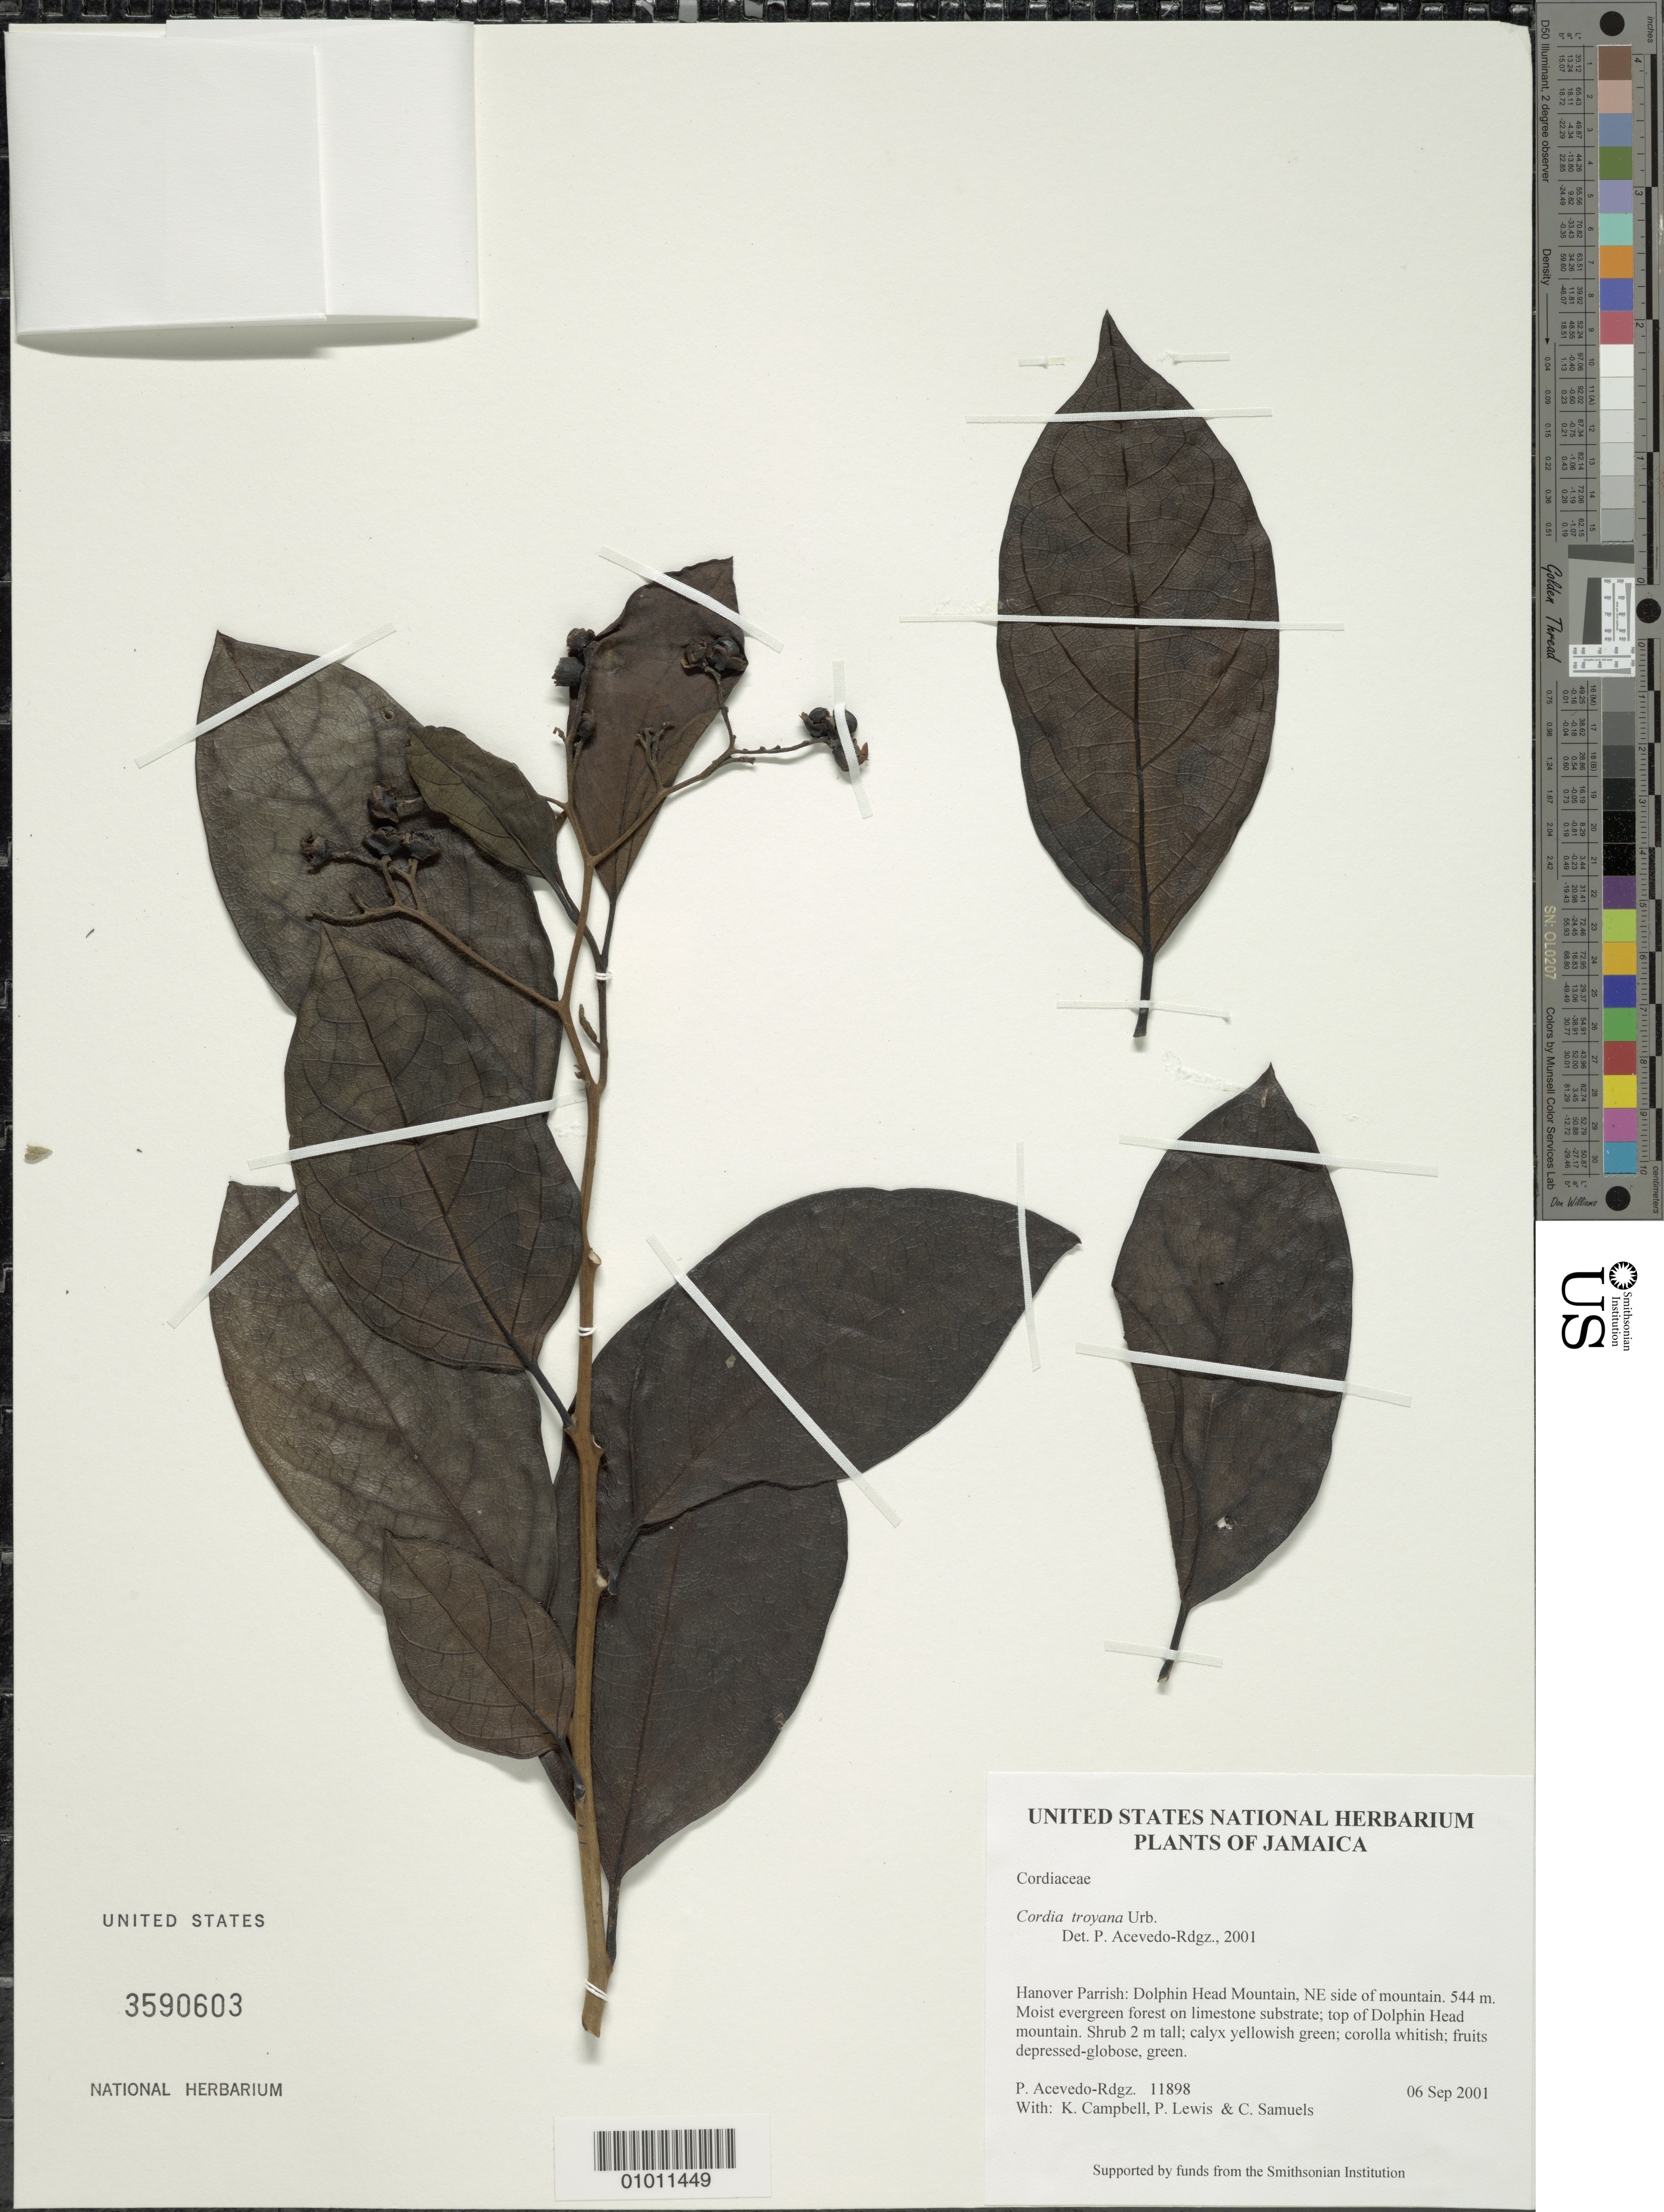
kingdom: Plantae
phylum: Tracheophyta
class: Magnoliopsida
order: Boraginales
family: Cordiaceae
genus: Cordia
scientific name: Cordia troyana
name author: Urb.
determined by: Acevedo-Rodríguez, P., (BOT), Smithsonian Institution - National Museum of Natural History (UNITED STATES)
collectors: P. Acevedo-Rodr., K. Campbell, P. Lewis & C. Samuels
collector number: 11898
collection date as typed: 06 Sep 2001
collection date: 2001-09-06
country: Jamaica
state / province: Hanover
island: Jamaica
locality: Hanover Parrish: Dolphin Head Mountain, NE side of mountain.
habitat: Moist evergreen forest on limestone substrate; top of Dolphin Head mountain.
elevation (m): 544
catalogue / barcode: US 3590603